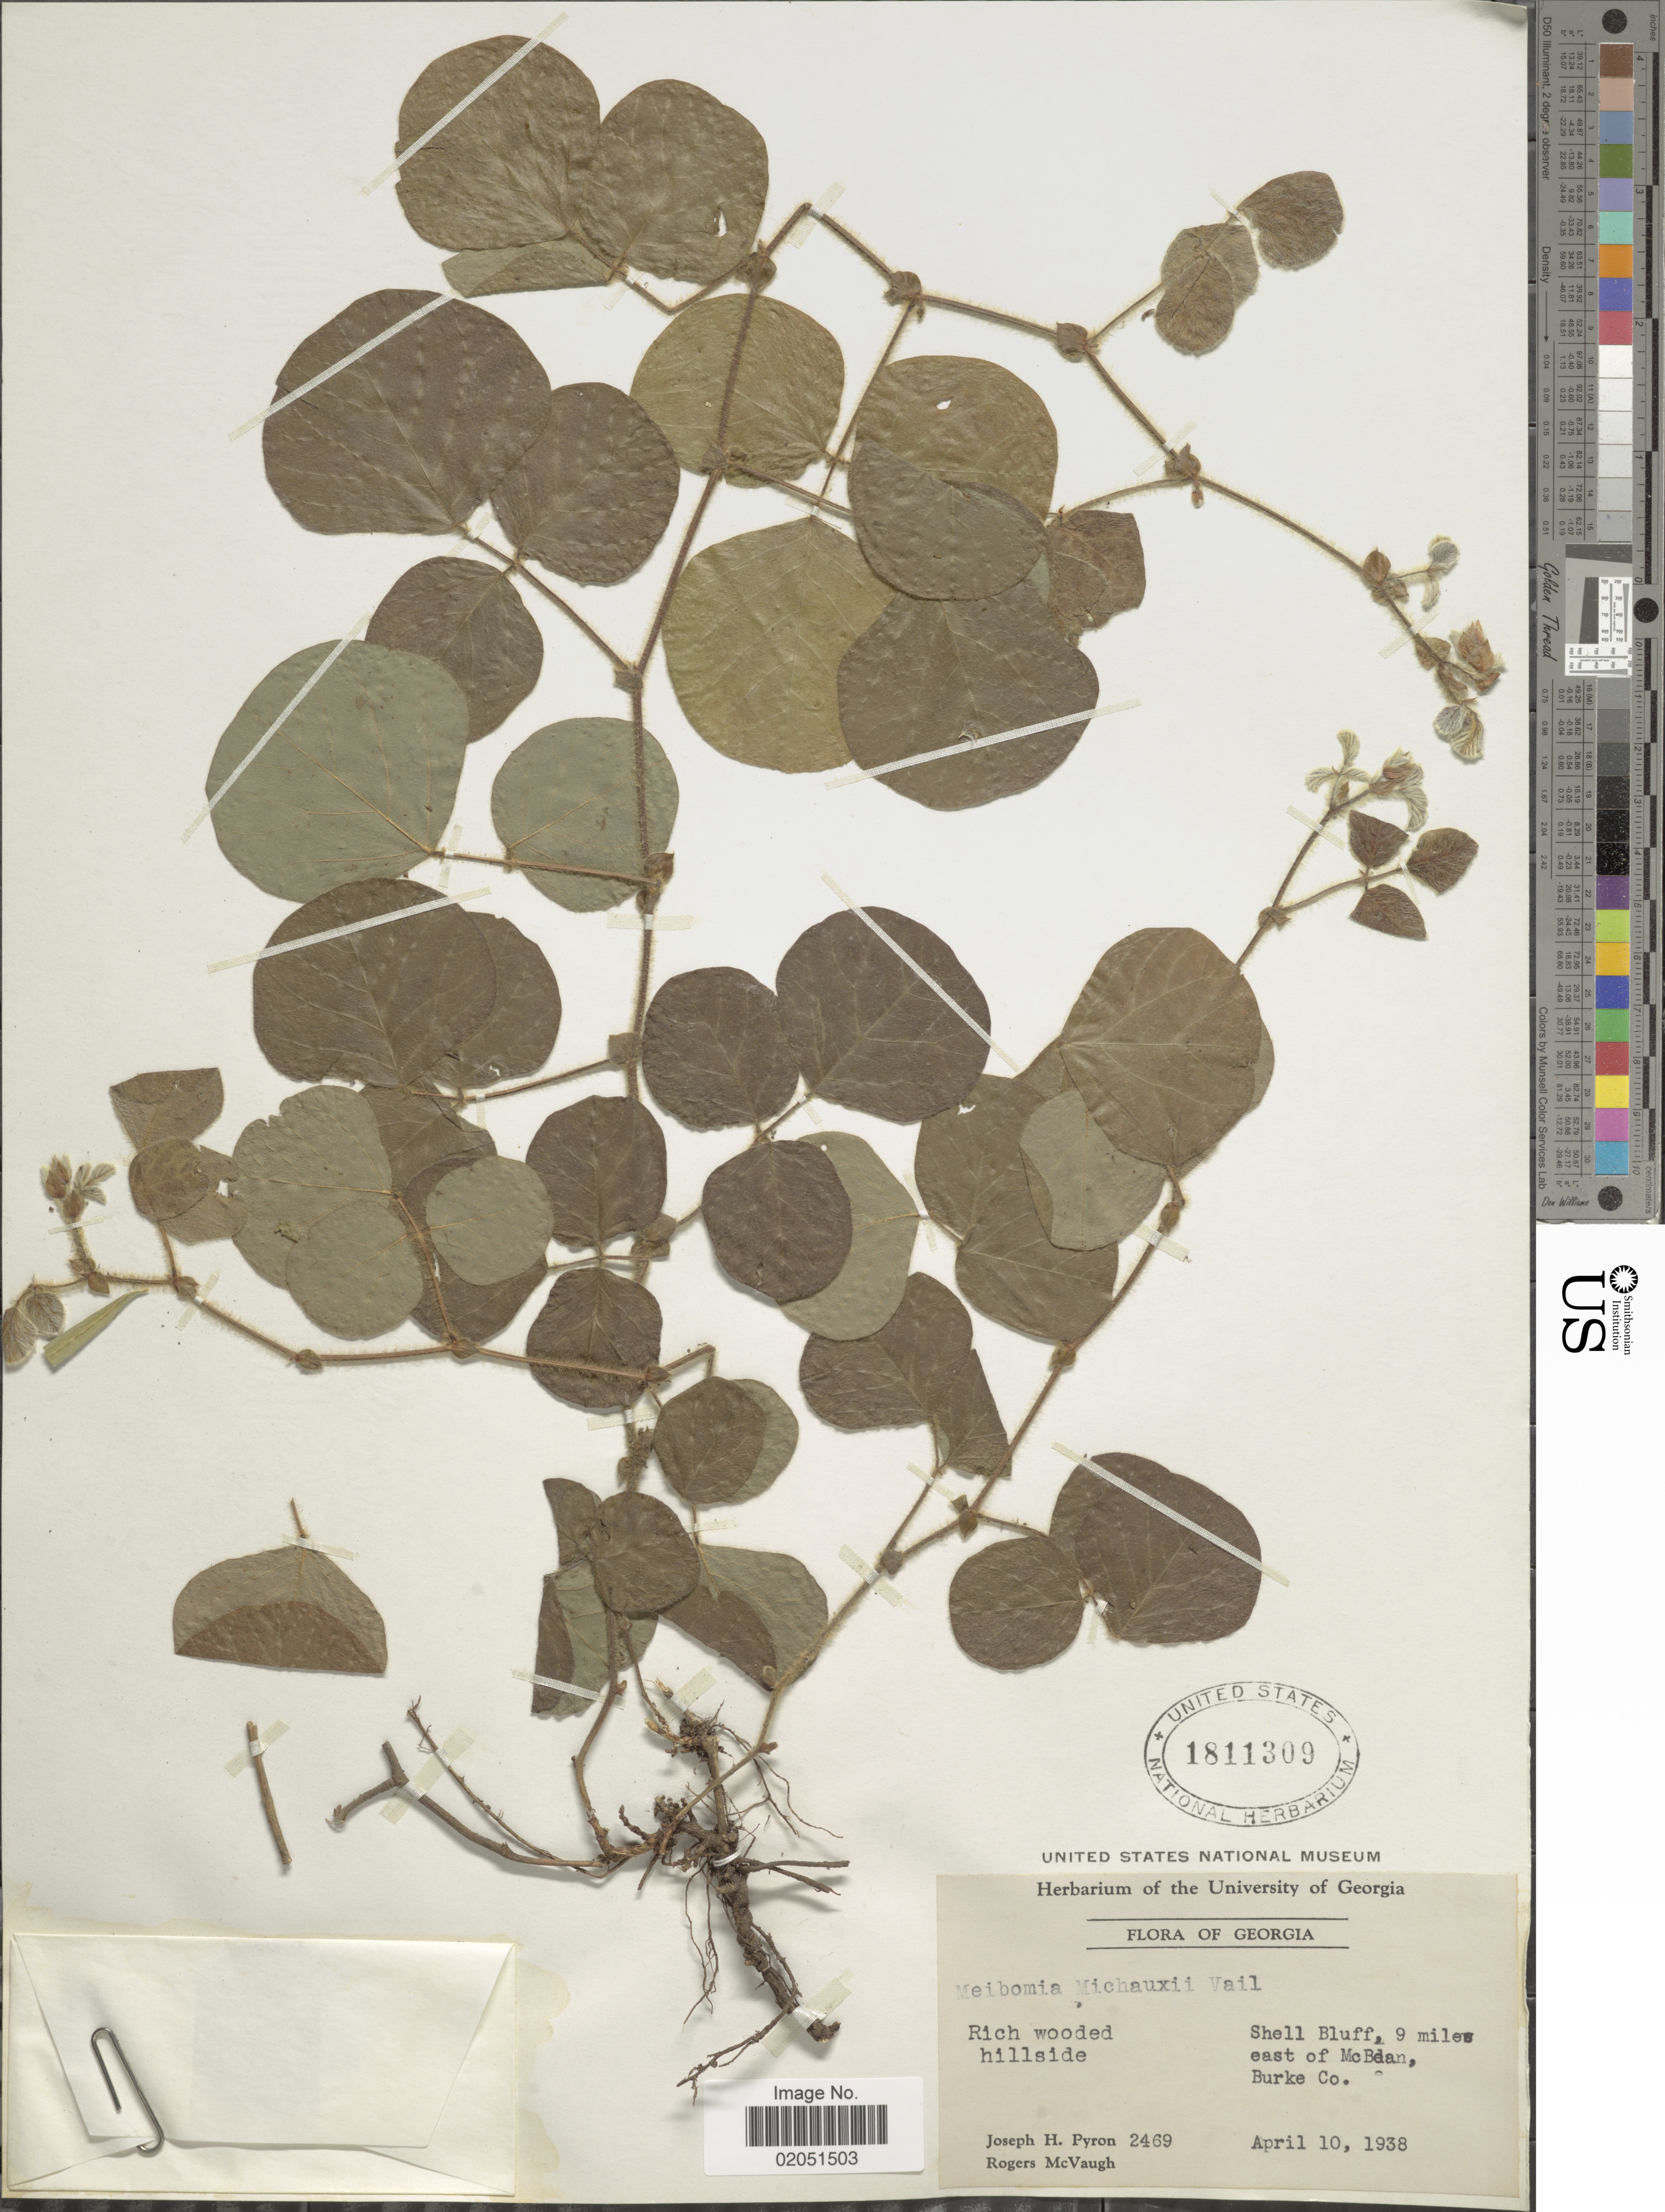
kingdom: Plantae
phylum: Tracheophyta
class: Magnoliopsida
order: Fabales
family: Fabaceae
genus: Desmodium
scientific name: Desmodium rotundifolium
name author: DC.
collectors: J. H. Pyron & R. McVaugh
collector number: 2469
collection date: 1938-04-10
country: United States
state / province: Georgia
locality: Rich wooded hillside, Shell Bluff, 9 miles east of mcbean, Burke Co.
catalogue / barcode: US 1811309